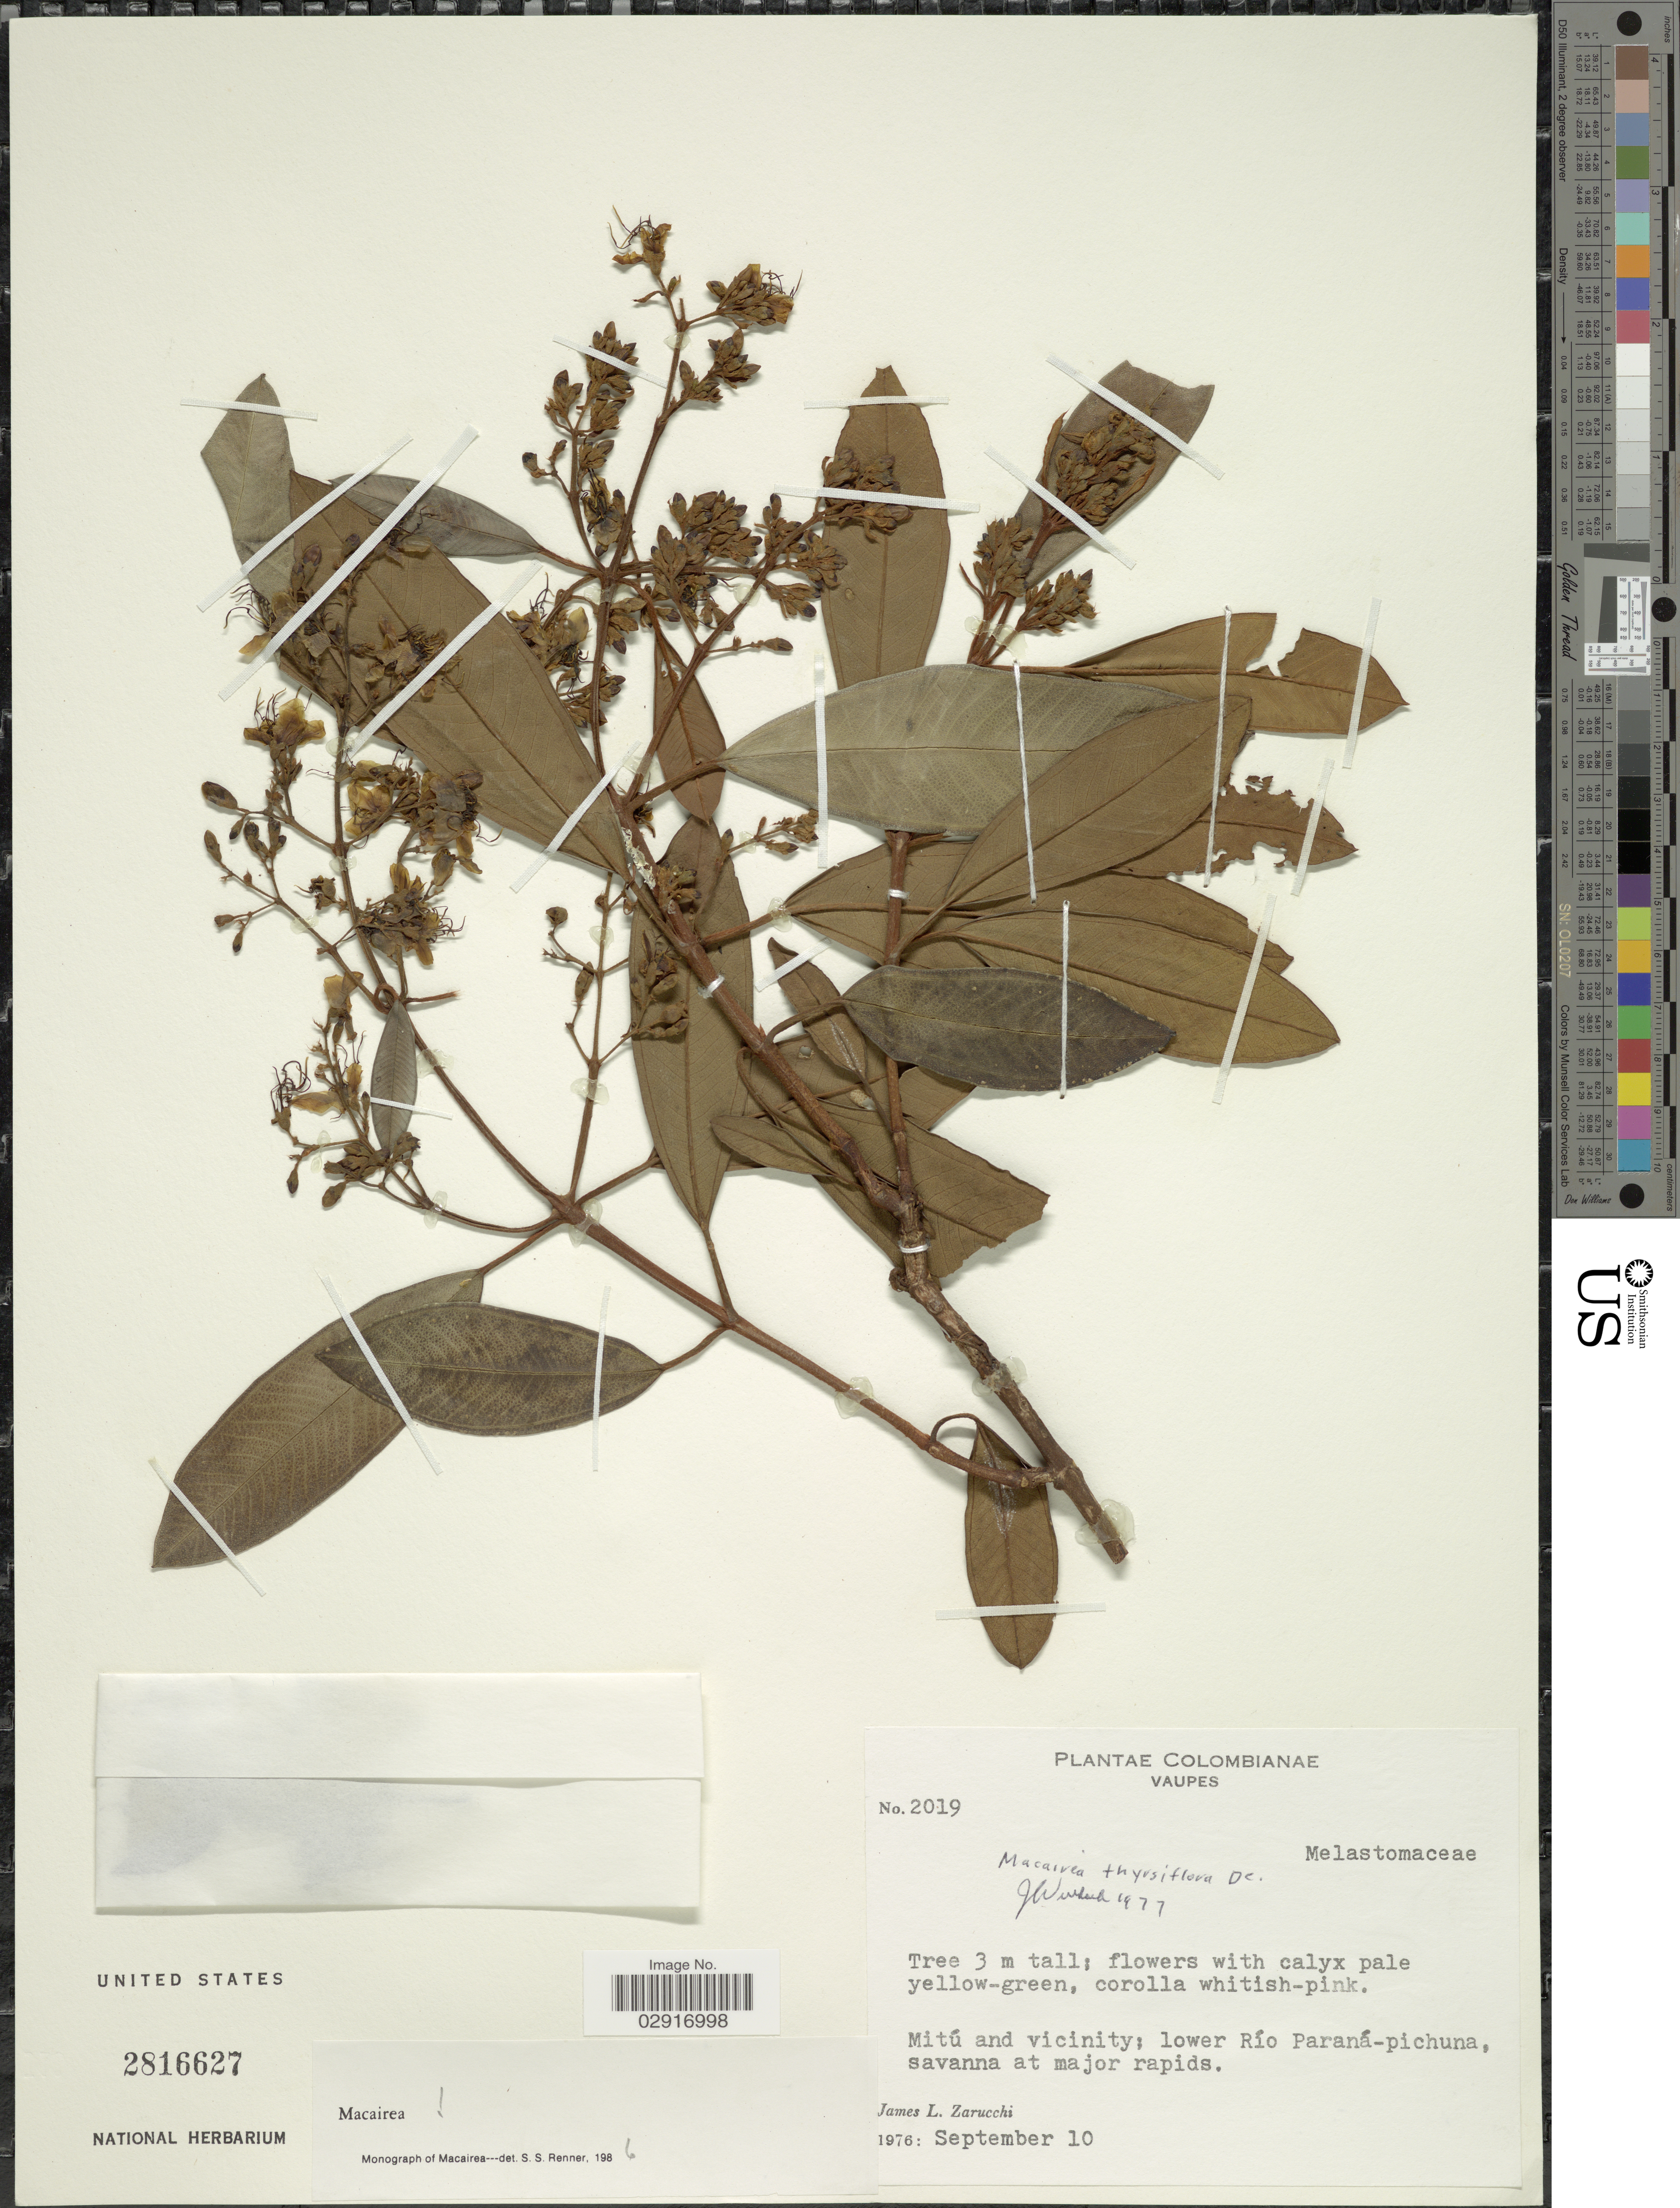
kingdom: Plantae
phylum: Tracheophyta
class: Magnoliopsida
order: Myrtales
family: Melastomataceae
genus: Macairea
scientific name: Macairea thyrsiflora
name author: DC.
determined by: Nunes da Silva, Diego, (RB), Jardim Botanico do Rio de Janeiro - Herbario (BRAZIL)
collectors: J. L. Zarucchi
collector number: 2019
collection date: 1976-09-10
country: Colombia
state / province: Vaupés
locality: Mitú and vicinity; lower Río Paraná-pichuna.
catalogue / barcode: US 2816627